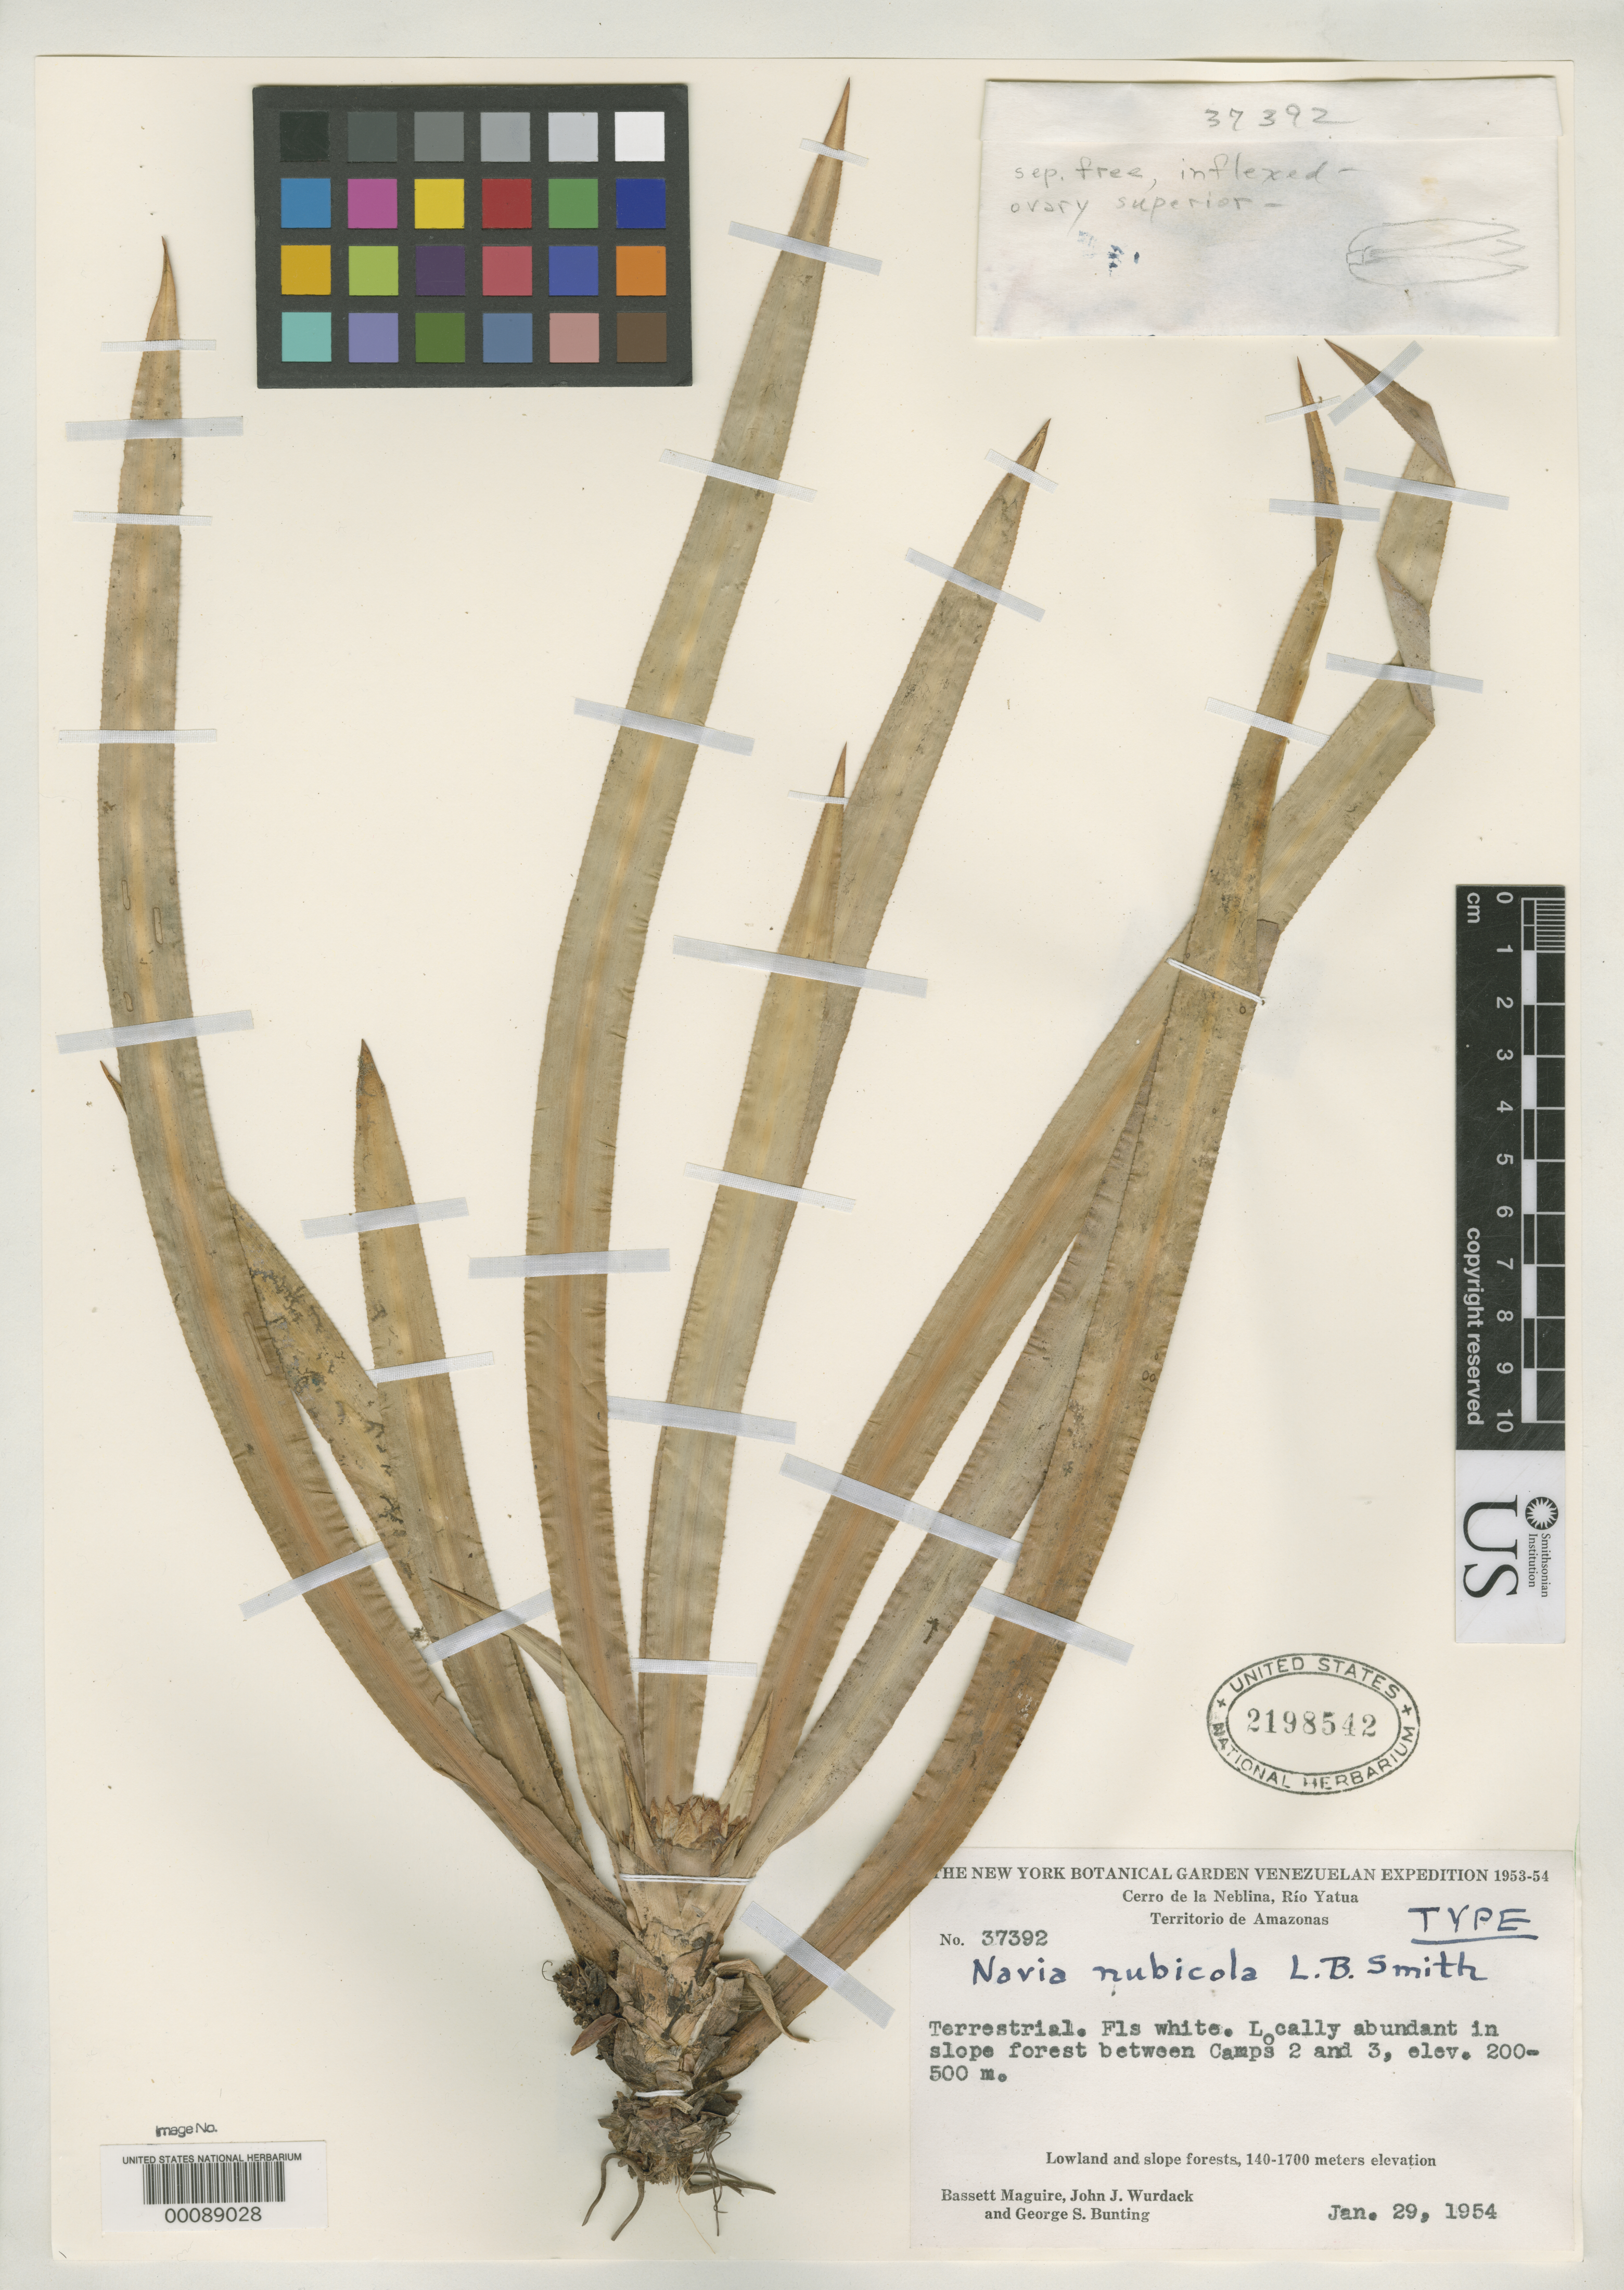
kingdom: Plantae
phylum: Tracheophyta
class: Liliopsida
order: Poales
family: Bromeliaceae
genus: Navia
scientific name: Navia nubicola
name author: L.B. Sm.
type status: Holotype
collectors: B. Maguire, J. J. Wurdack & G. S. Bunting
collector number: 37392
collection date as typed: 29 Jan 1954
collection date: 1954-01-29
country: Venezuela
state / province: Amazonas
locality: Cerro de La Neblina, Rio Yatua.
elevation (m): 140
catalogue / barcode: US 2198542